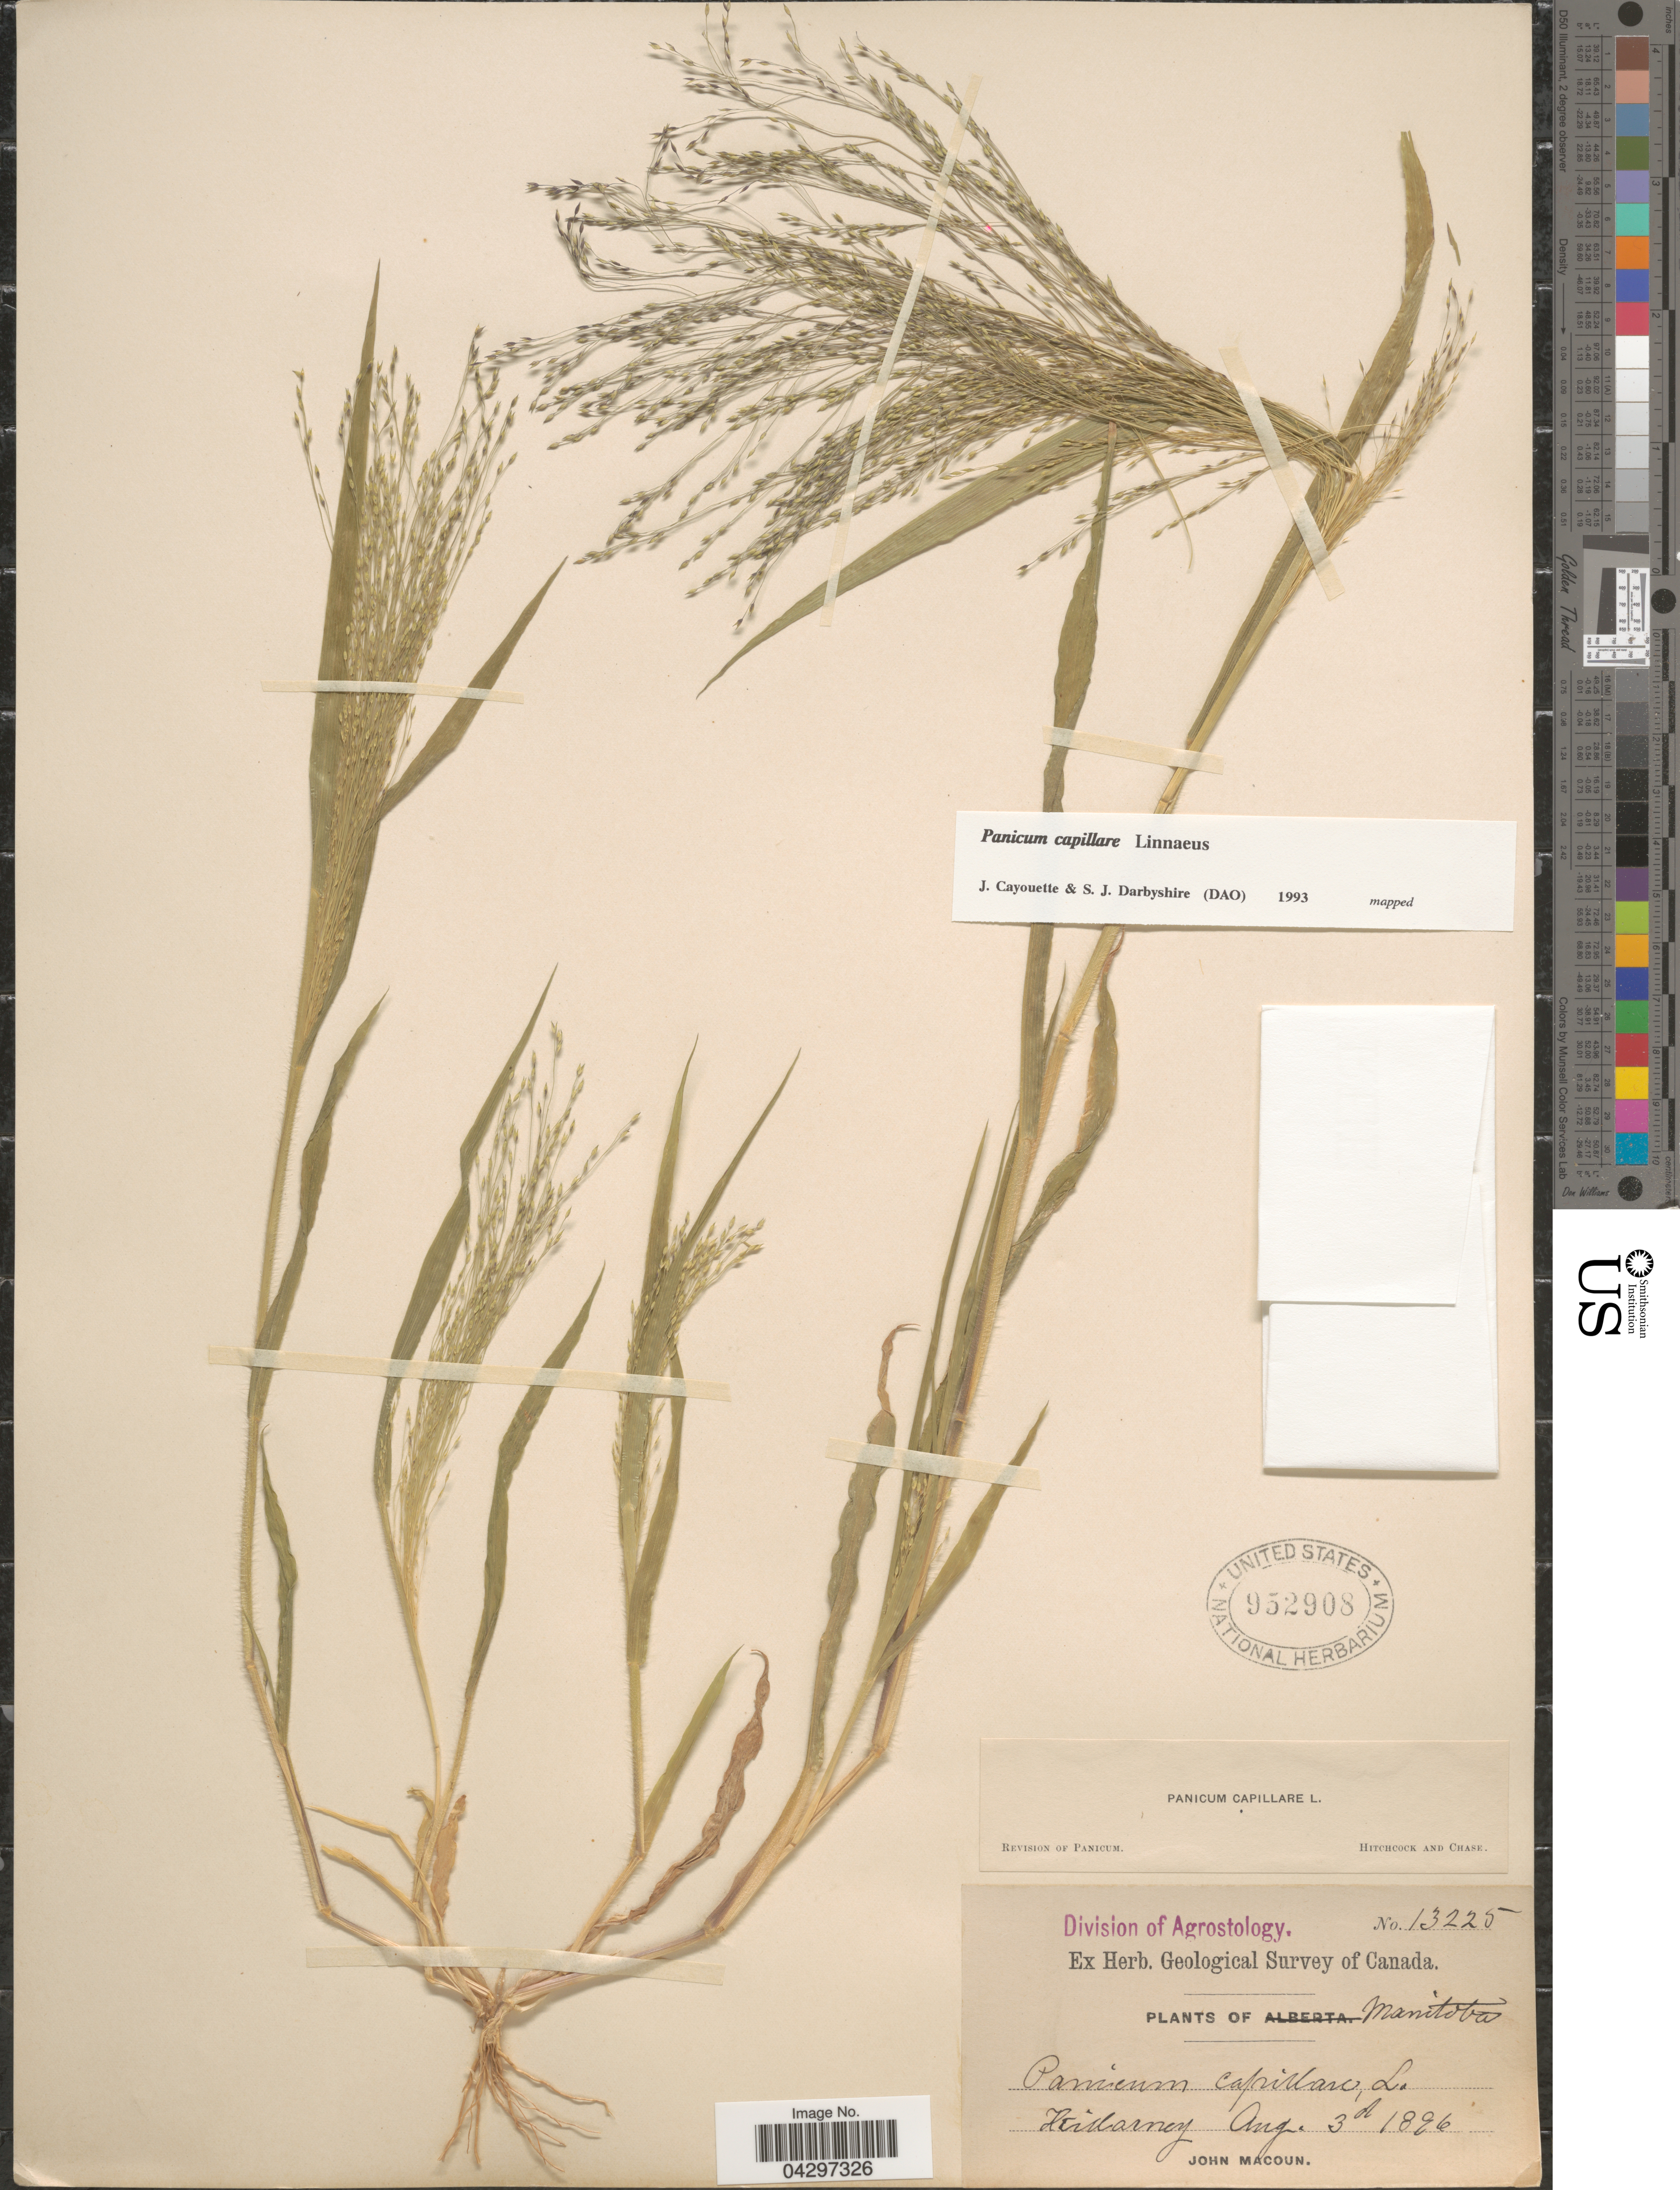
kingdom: Plantae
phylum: Tracheophyta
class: Liliopsida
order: Poales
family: Poaceae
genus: Panicum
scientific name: Panicum capillare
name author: L.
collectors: J. Macoun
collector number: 13225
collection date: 1896-08-03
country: Canada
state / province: Manitoba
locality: Geological Survey of Canada. Killarney.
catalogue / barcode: US 952908